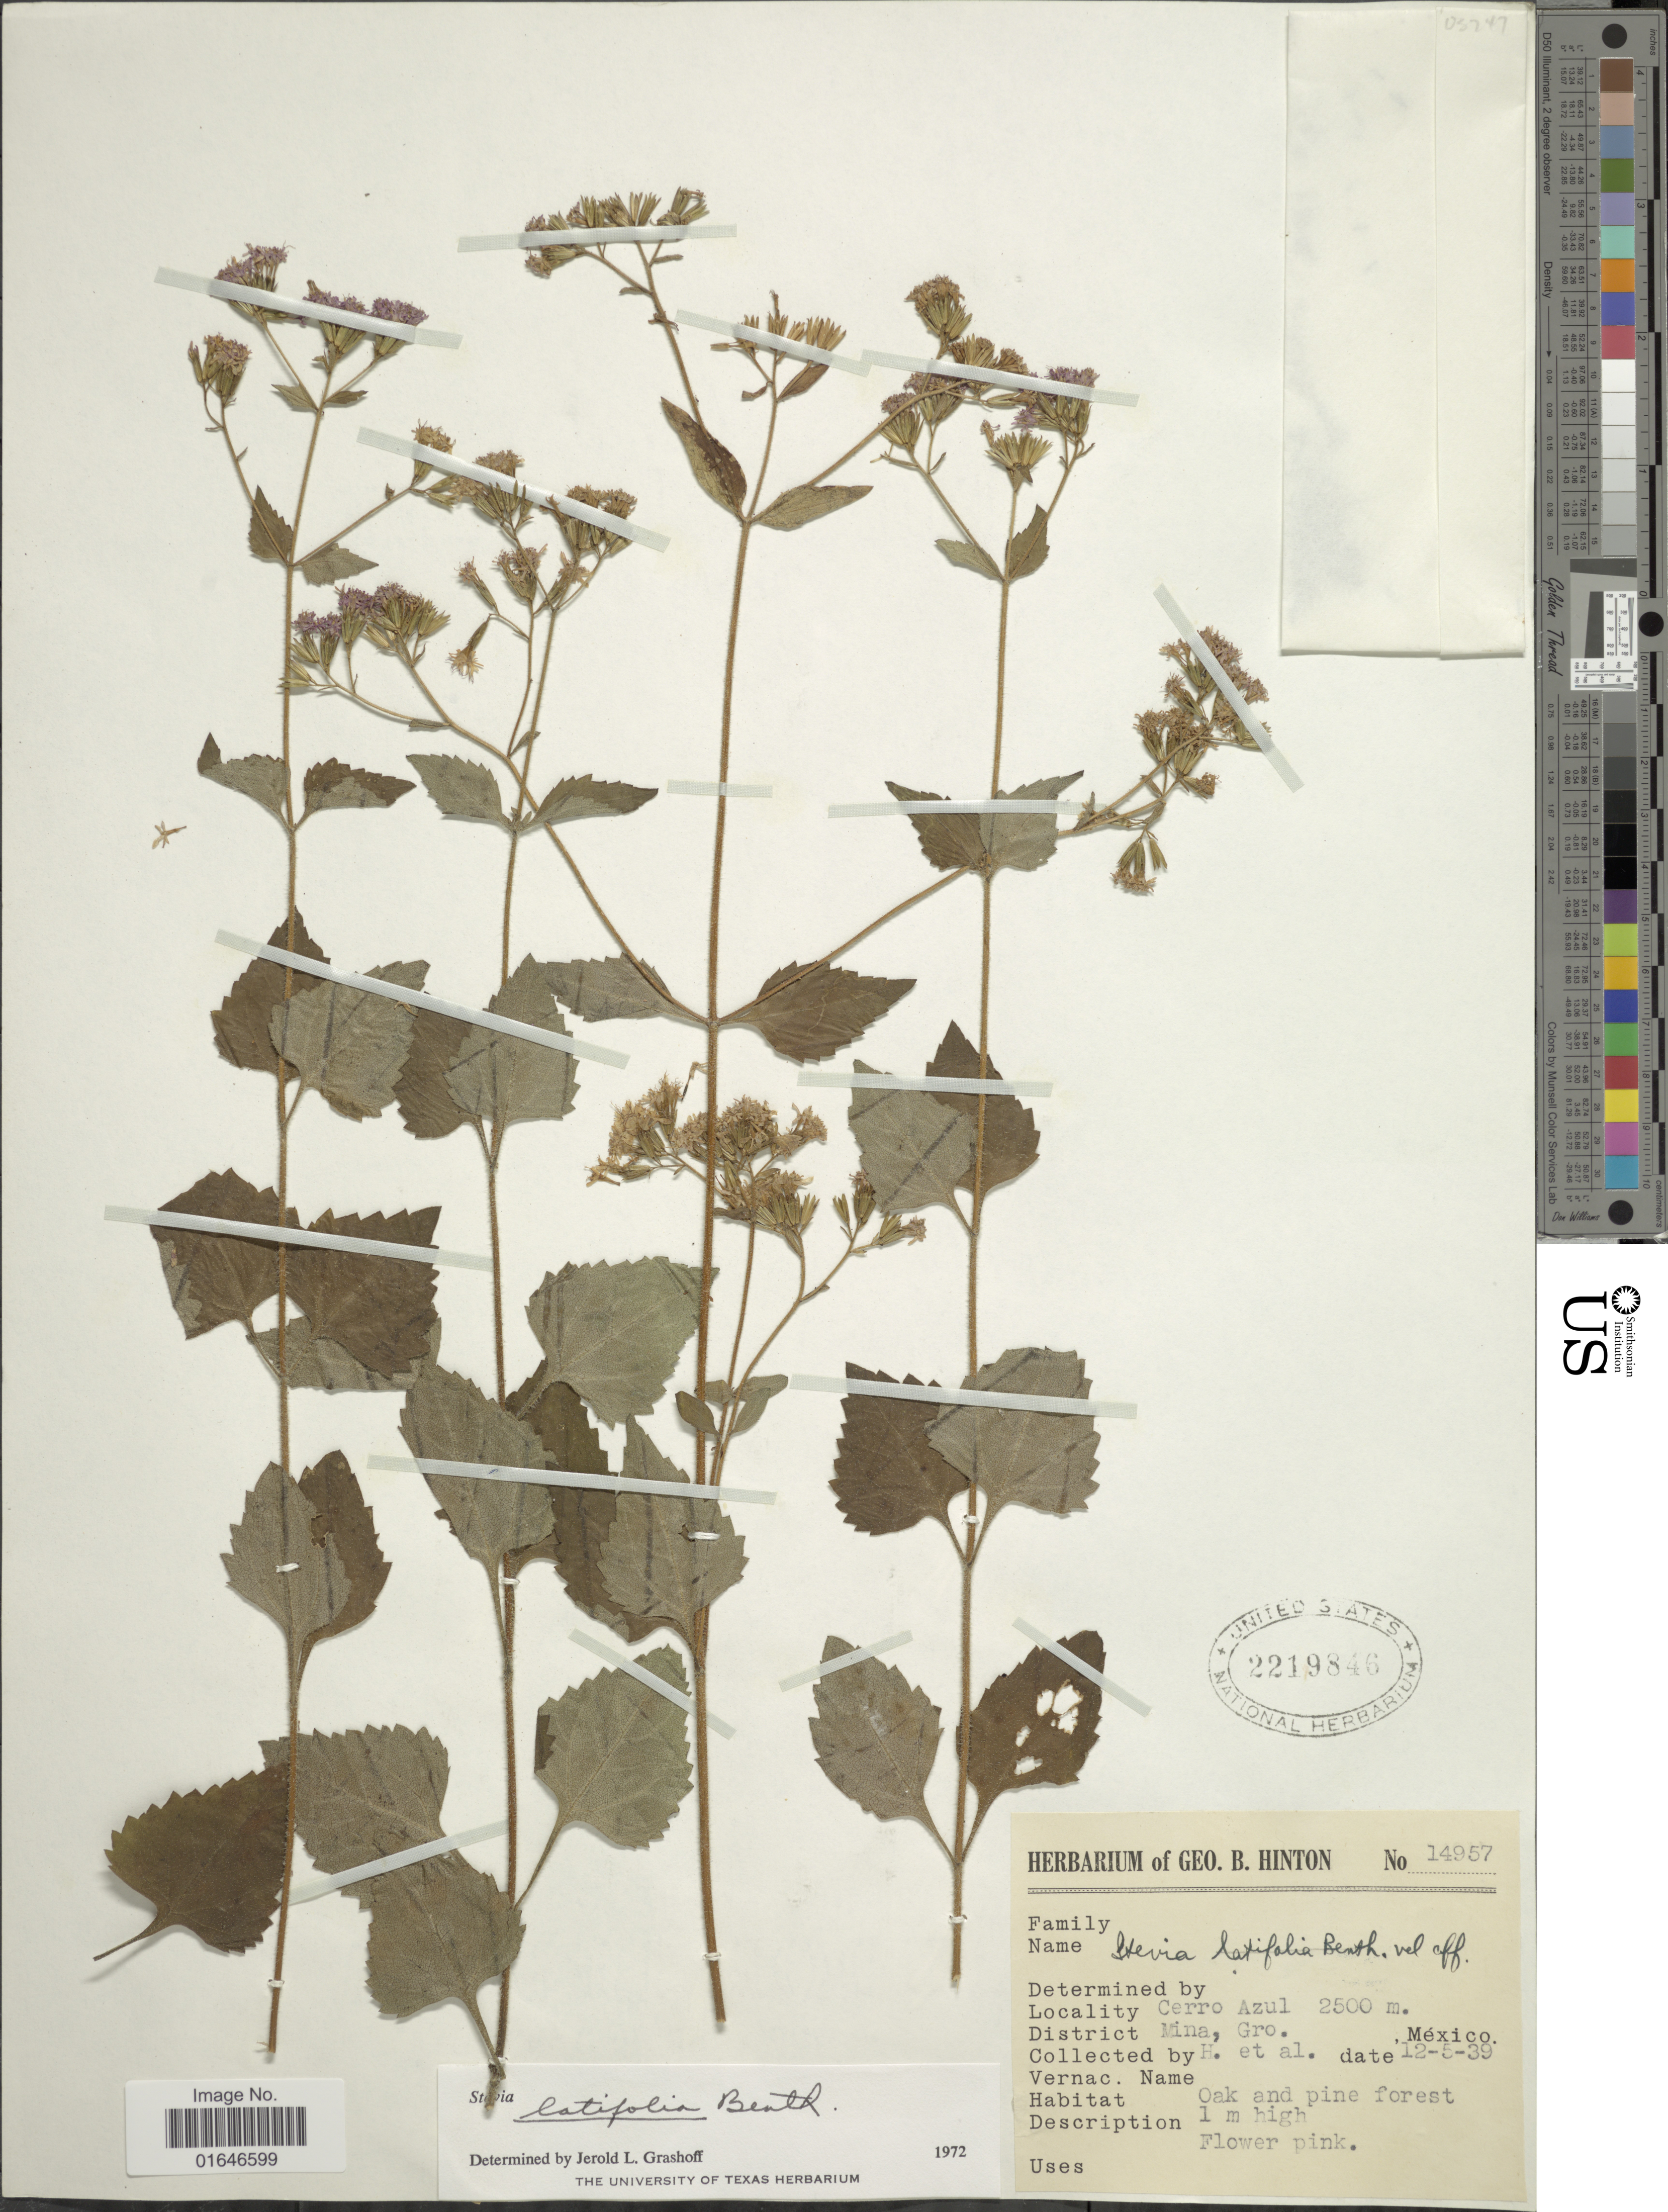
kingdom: Plantae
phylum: Tracheophyta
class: Magnoliopsida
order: Asterales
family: Asteraceae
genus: Stevia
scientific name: Stevia latifolia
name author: Benth.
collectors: G. B. Hinton & et al.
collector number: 14957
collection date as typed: Transcribed d/m/y: 12/5/39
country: Mexico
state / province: Guerrero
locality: Cerro Azul, Mina Gro.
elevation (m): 2500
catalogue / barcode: US 2219846